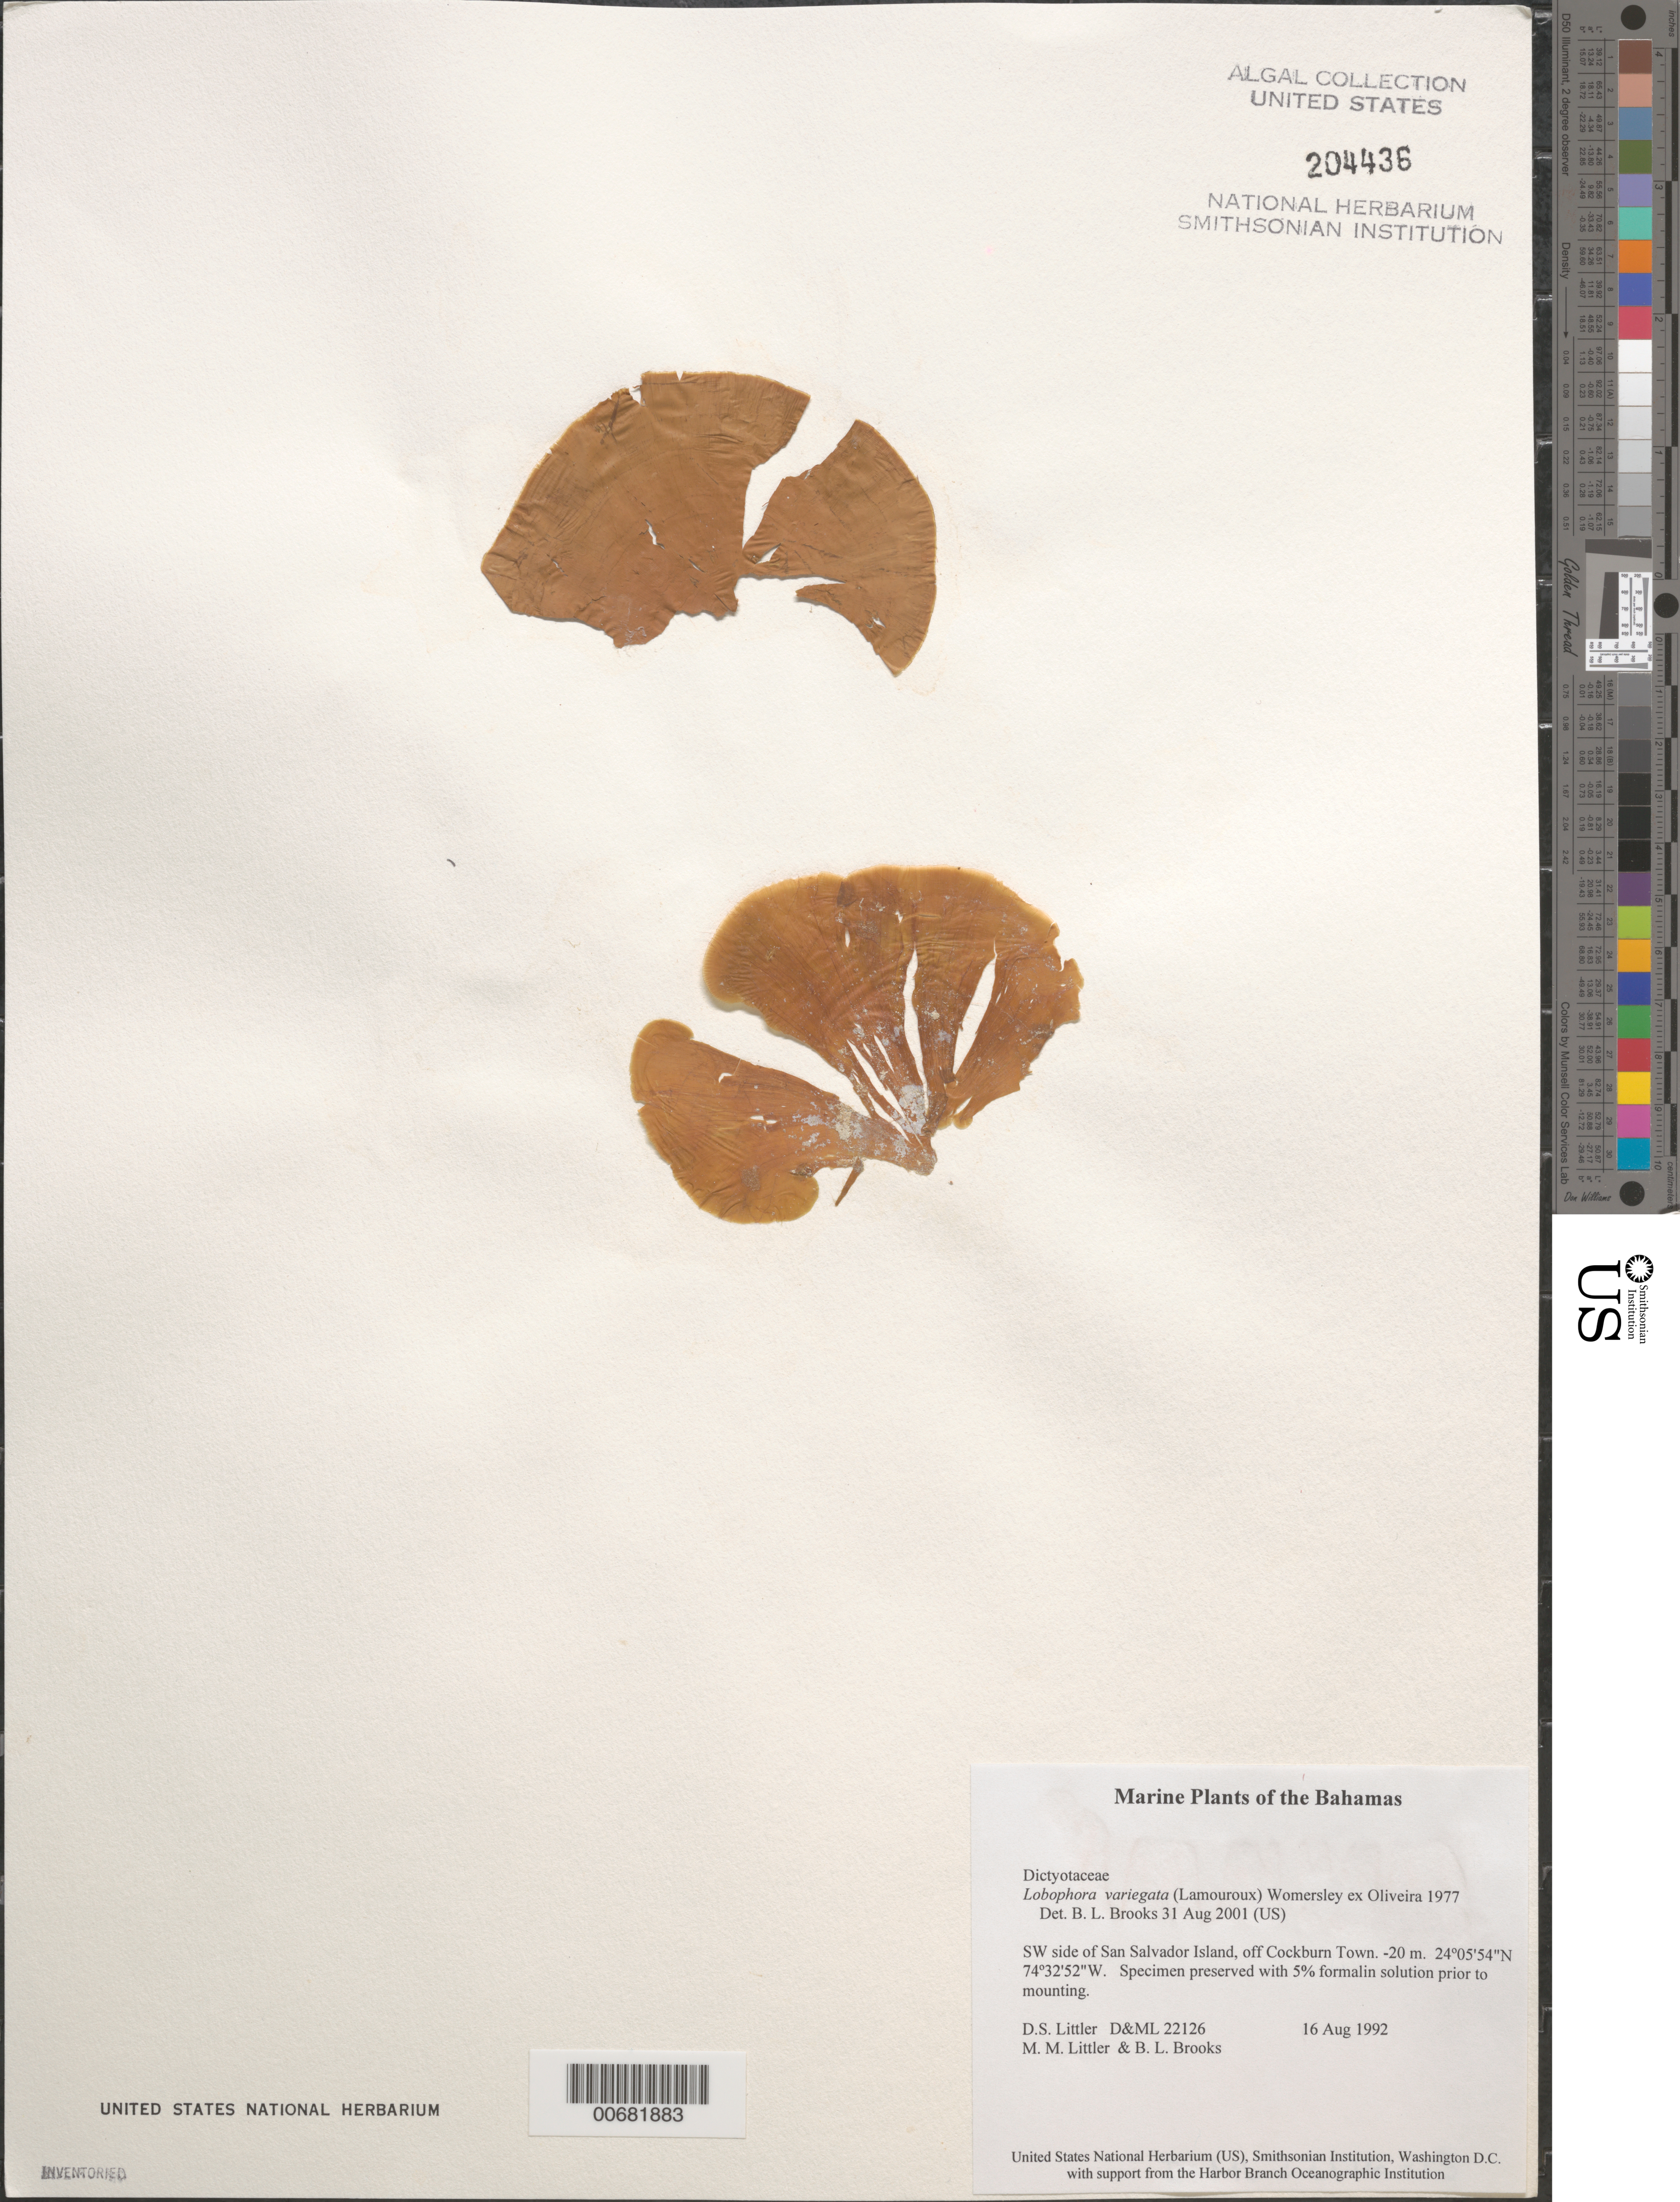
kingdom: Chromista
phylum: Ochrophyta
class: Phaeophyceae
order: Dictyotales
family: Dictyotaceae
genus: Lobophora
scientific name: Lobophora variegata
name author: (J.V.Lamouroux) Womersley & E.C. Oliveira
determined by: Brooks, B. L., (BOT), Smithsonian Institution - National Museum of Natural History (UNITED STATES)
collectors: D. S. Littler, M. M. Littler & B. Brooks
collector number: D&ML 22126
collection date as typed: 16 Aug 1992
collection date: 1992-08-16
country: Bahamas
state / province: San Salvador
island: San Salvador Island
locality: Off Cockburn Town, southwest side of island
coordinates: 24 05' 54" N, 74 32' 52" W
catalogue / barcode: US 204436